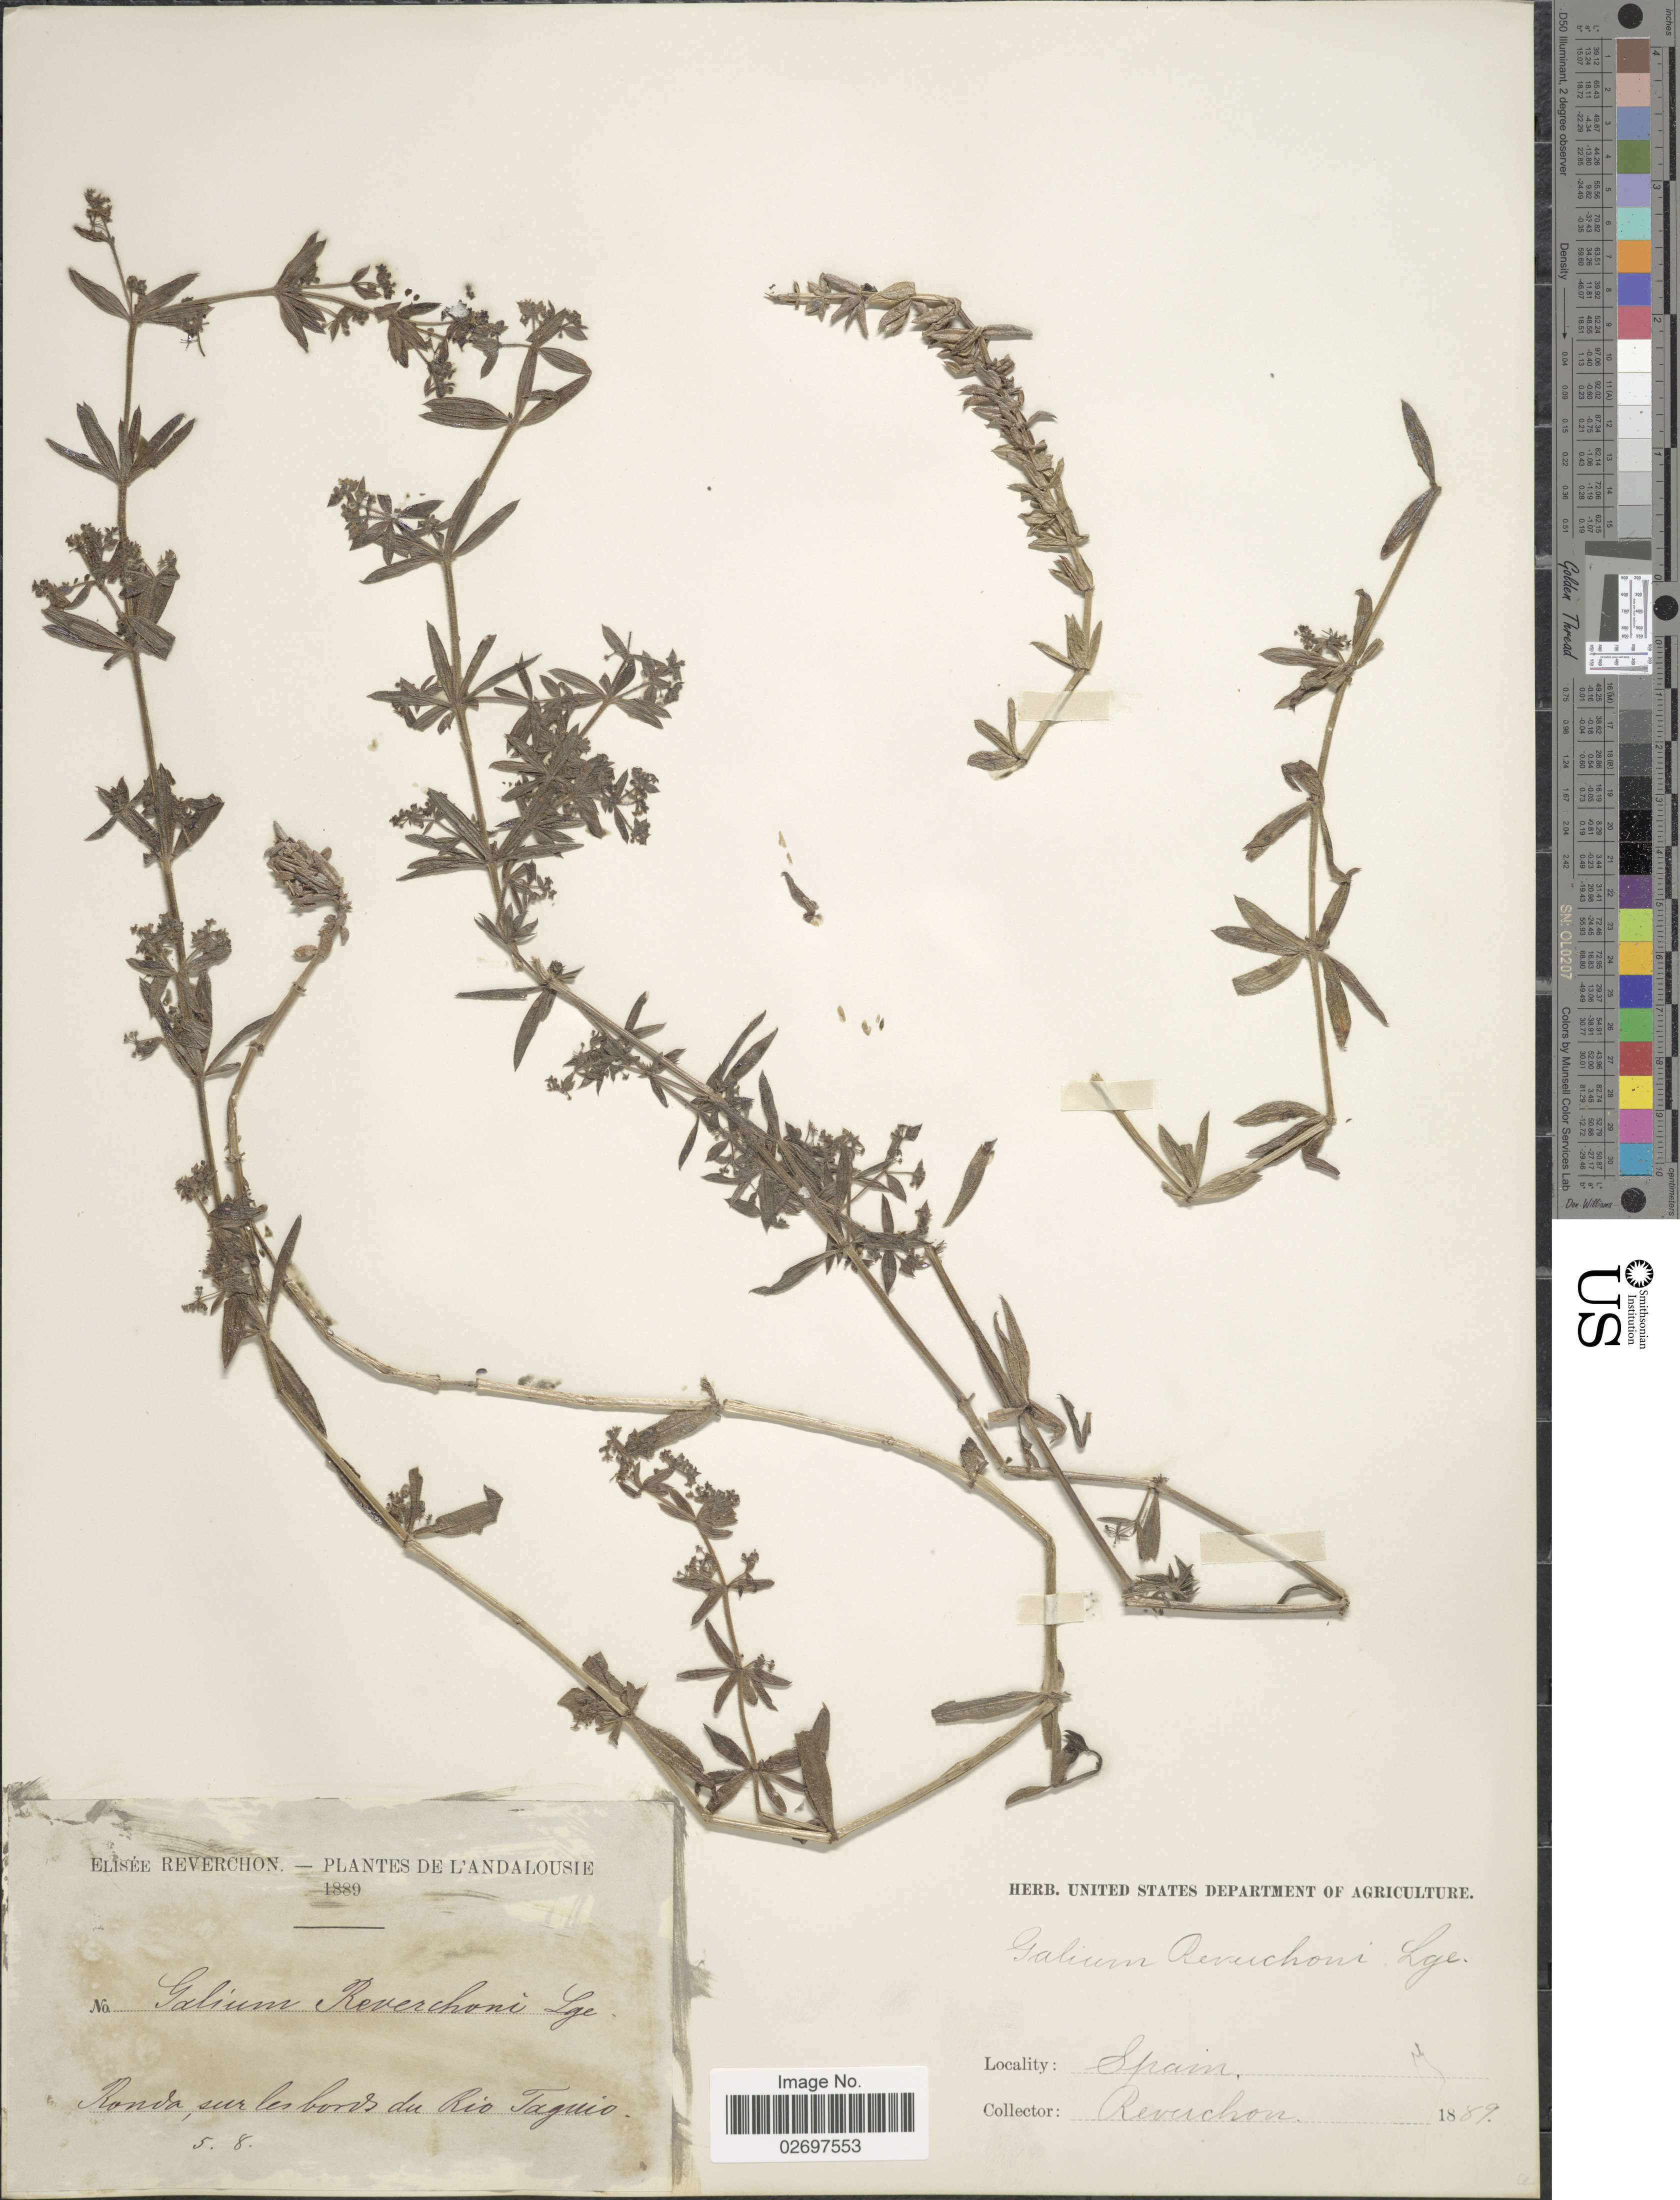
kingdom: Plantae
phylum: Tracheophyta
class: Magnoliopsida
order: Gentianales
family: Rubiaceae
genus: Galium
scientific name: Galium reverchoni Lge. ined.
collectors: E. Reverchon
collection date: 1889-08-05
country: Spain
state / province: Andalucía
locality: L'Andalousie. Ronda sur les bords du Rio Taguio